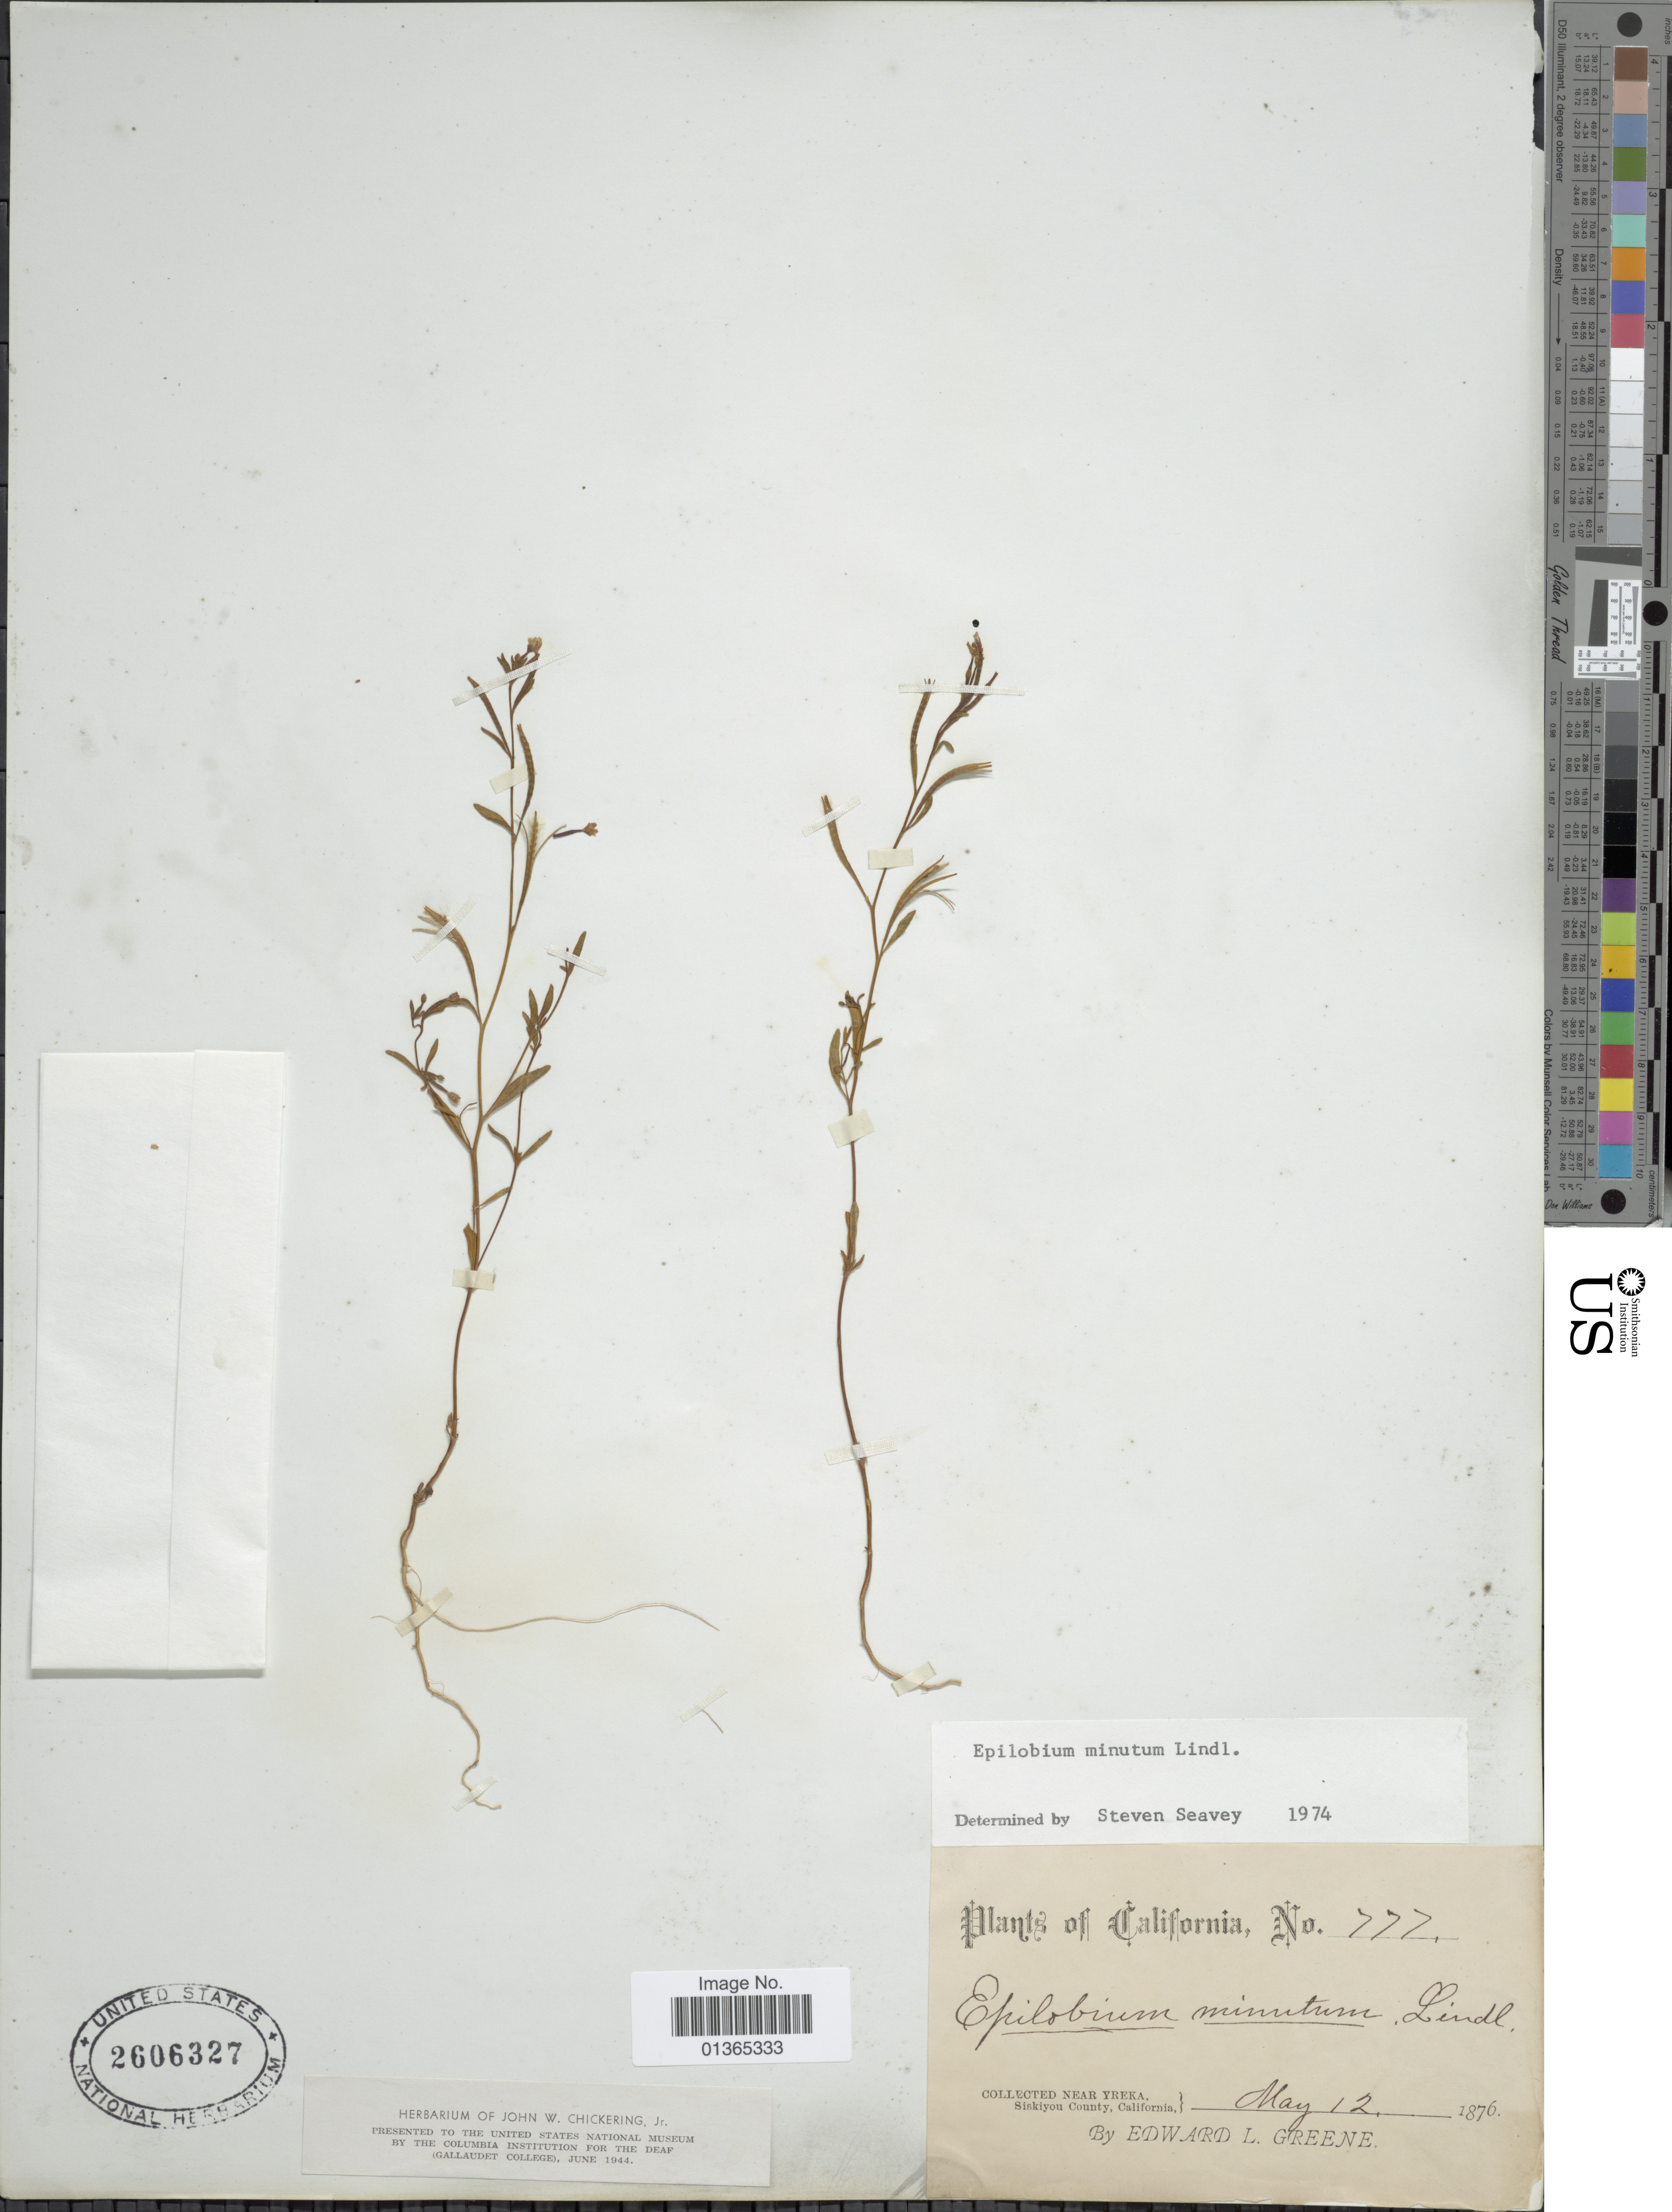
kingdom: Plantae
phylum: Tracheophyta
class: Magnoliopsida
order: Myrtales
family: Onagraceae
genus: Epilobium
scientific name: Epilobium minutum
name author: Lindl. ex Lehm.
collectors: E. L. Greene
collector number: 777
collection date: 1876-05-12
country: United States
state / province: California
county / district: Siskiyou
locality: Near Yreka, Siskiyou County.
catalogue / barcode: US 2606327